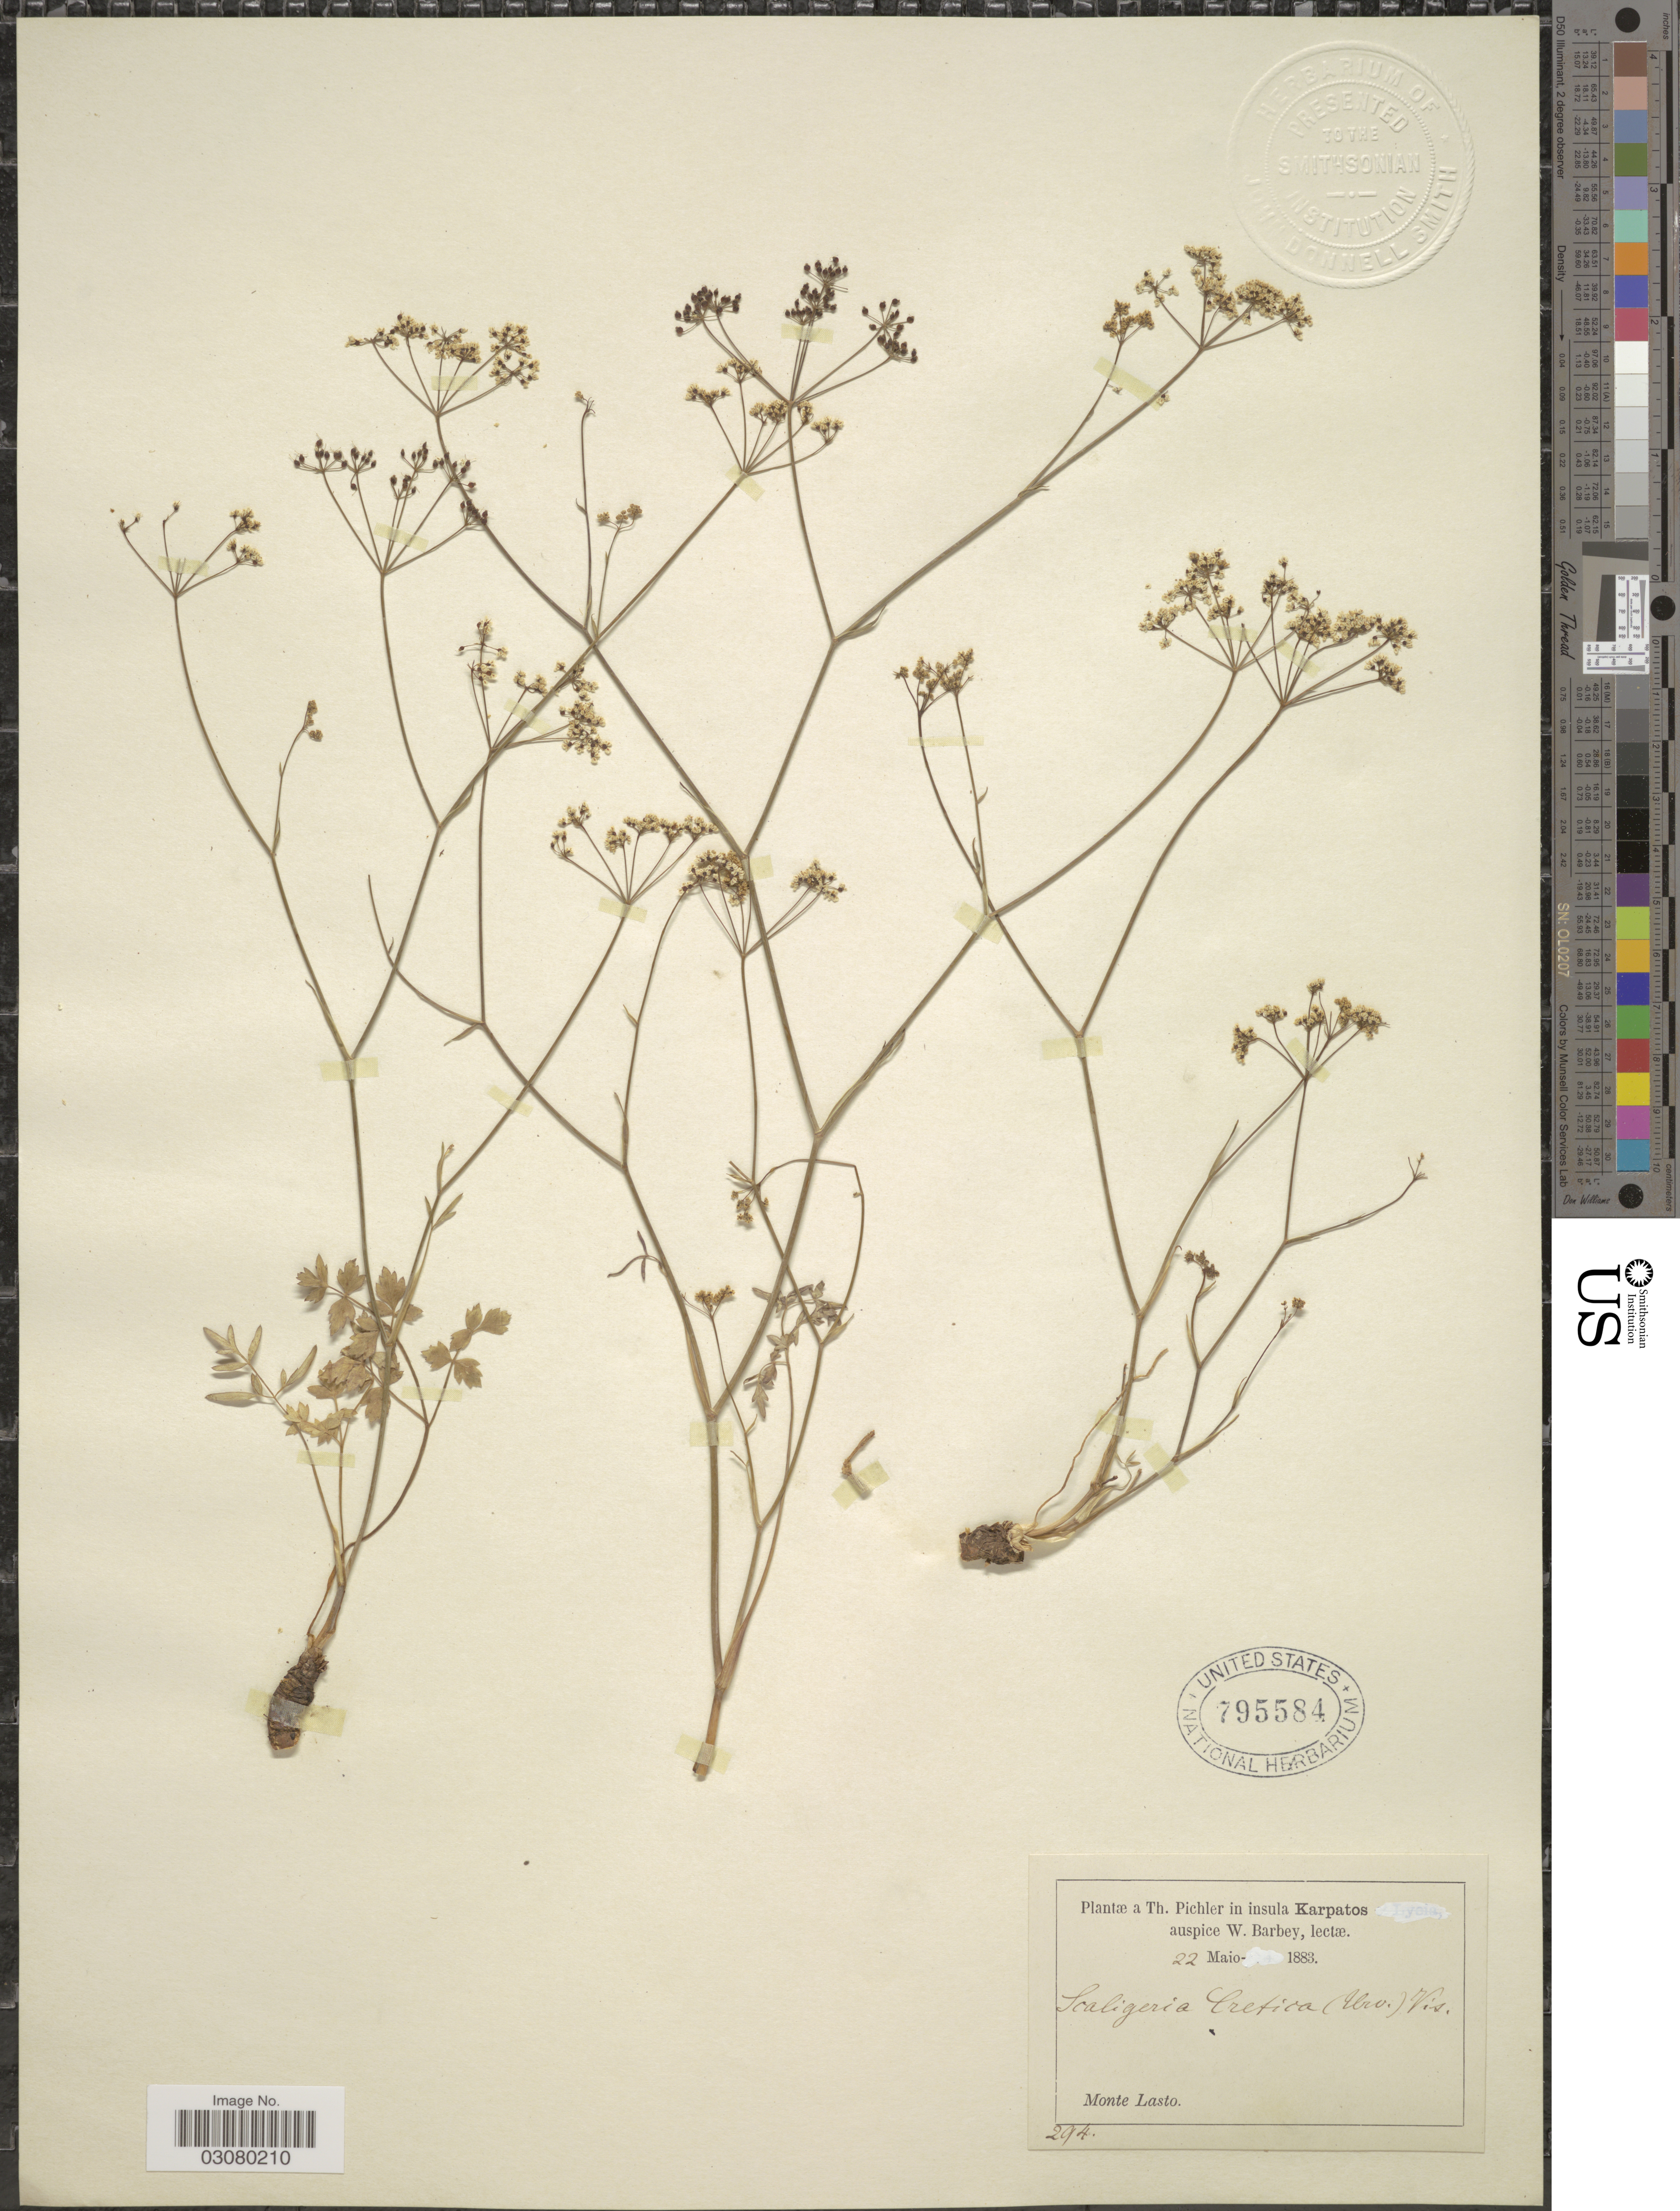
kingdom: Plantae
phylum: Tracheophyta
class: Magnoliopsida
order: Apiales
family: Apiaceae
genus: Scaligeria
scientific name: Scaligeria cretica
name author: (Mill.) Boiss.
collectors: T. Pichler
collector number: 294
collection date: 1883-05-22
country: Greece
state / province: South Aegean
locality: In insula Karpathos. Monte Lasto.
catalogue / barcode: US 765584